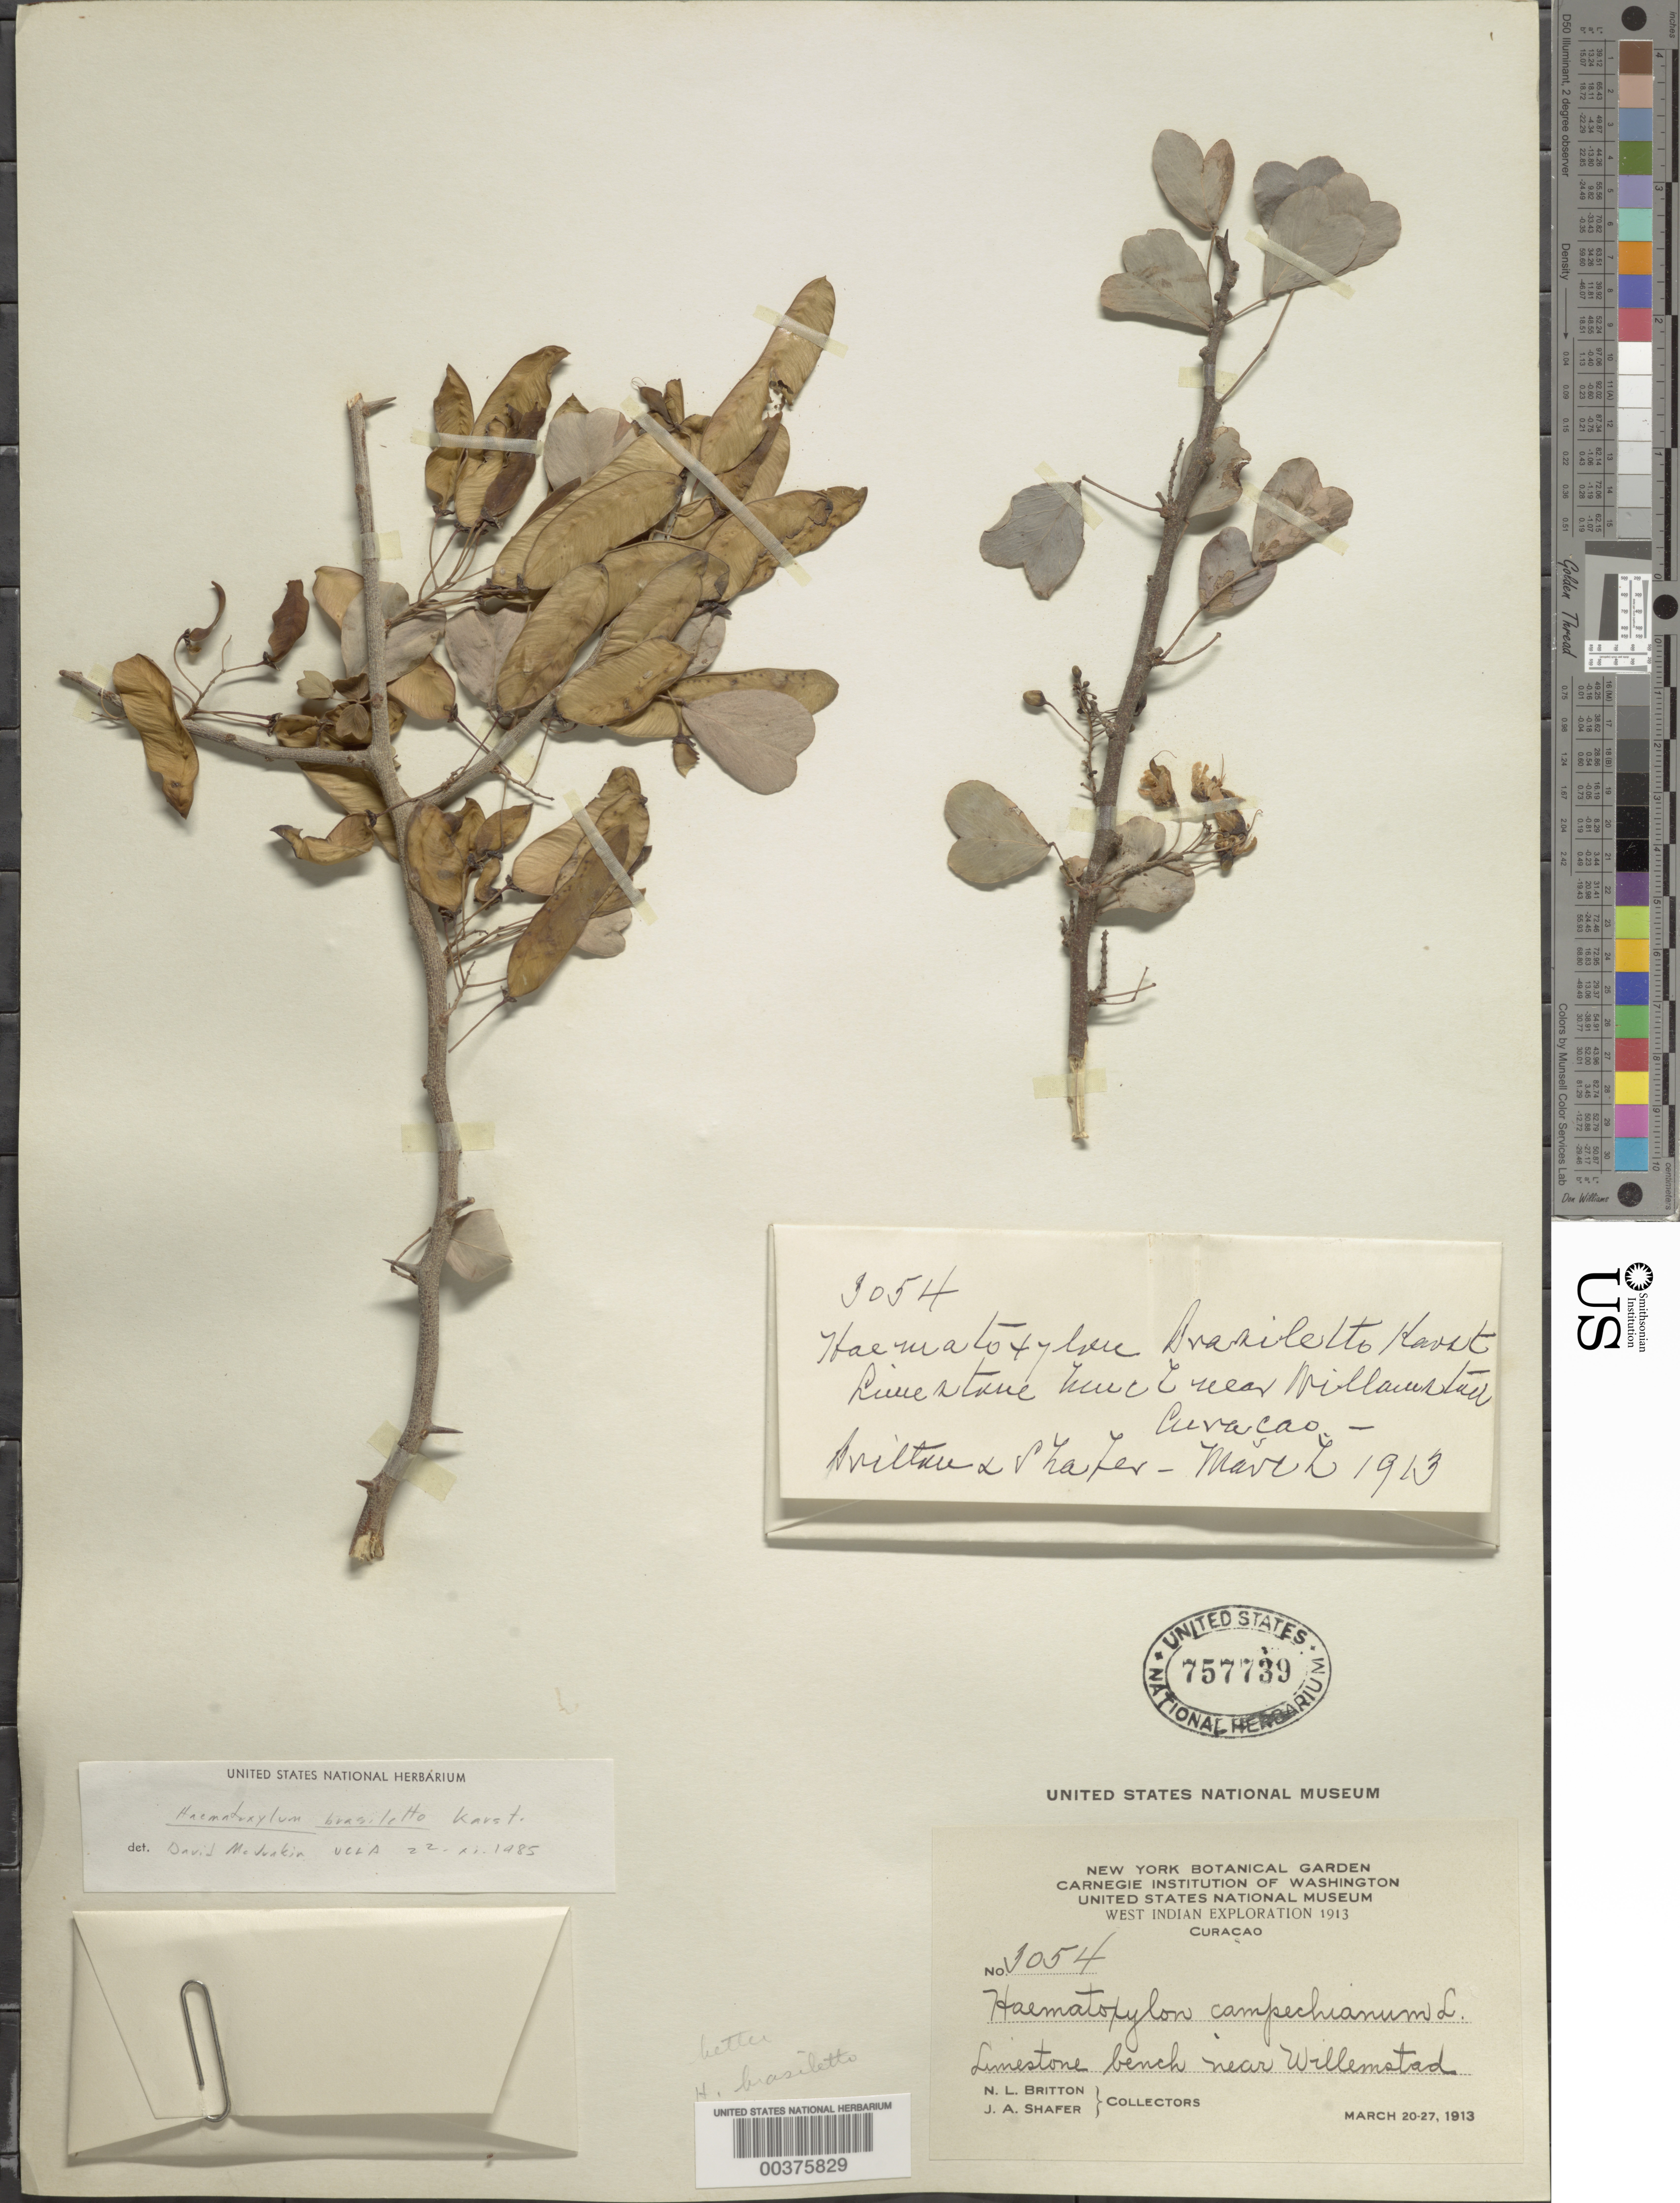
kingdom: Plantae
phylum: Tracheophyta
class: Magnoliopsida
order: Fabales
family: Fabaceae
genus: Haematoxylum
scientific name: Haematoxylum brasiletto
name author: H. Karst.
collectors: N. Britton & J. A. Shafer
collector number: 3054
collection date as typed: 20 Mar 1913 to 27 Mar 1913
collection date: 1913-03-20/1913-03-27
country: Curaçao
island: Curaçao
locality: Near willemstad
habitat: Limestone bench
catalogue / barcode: US 757739